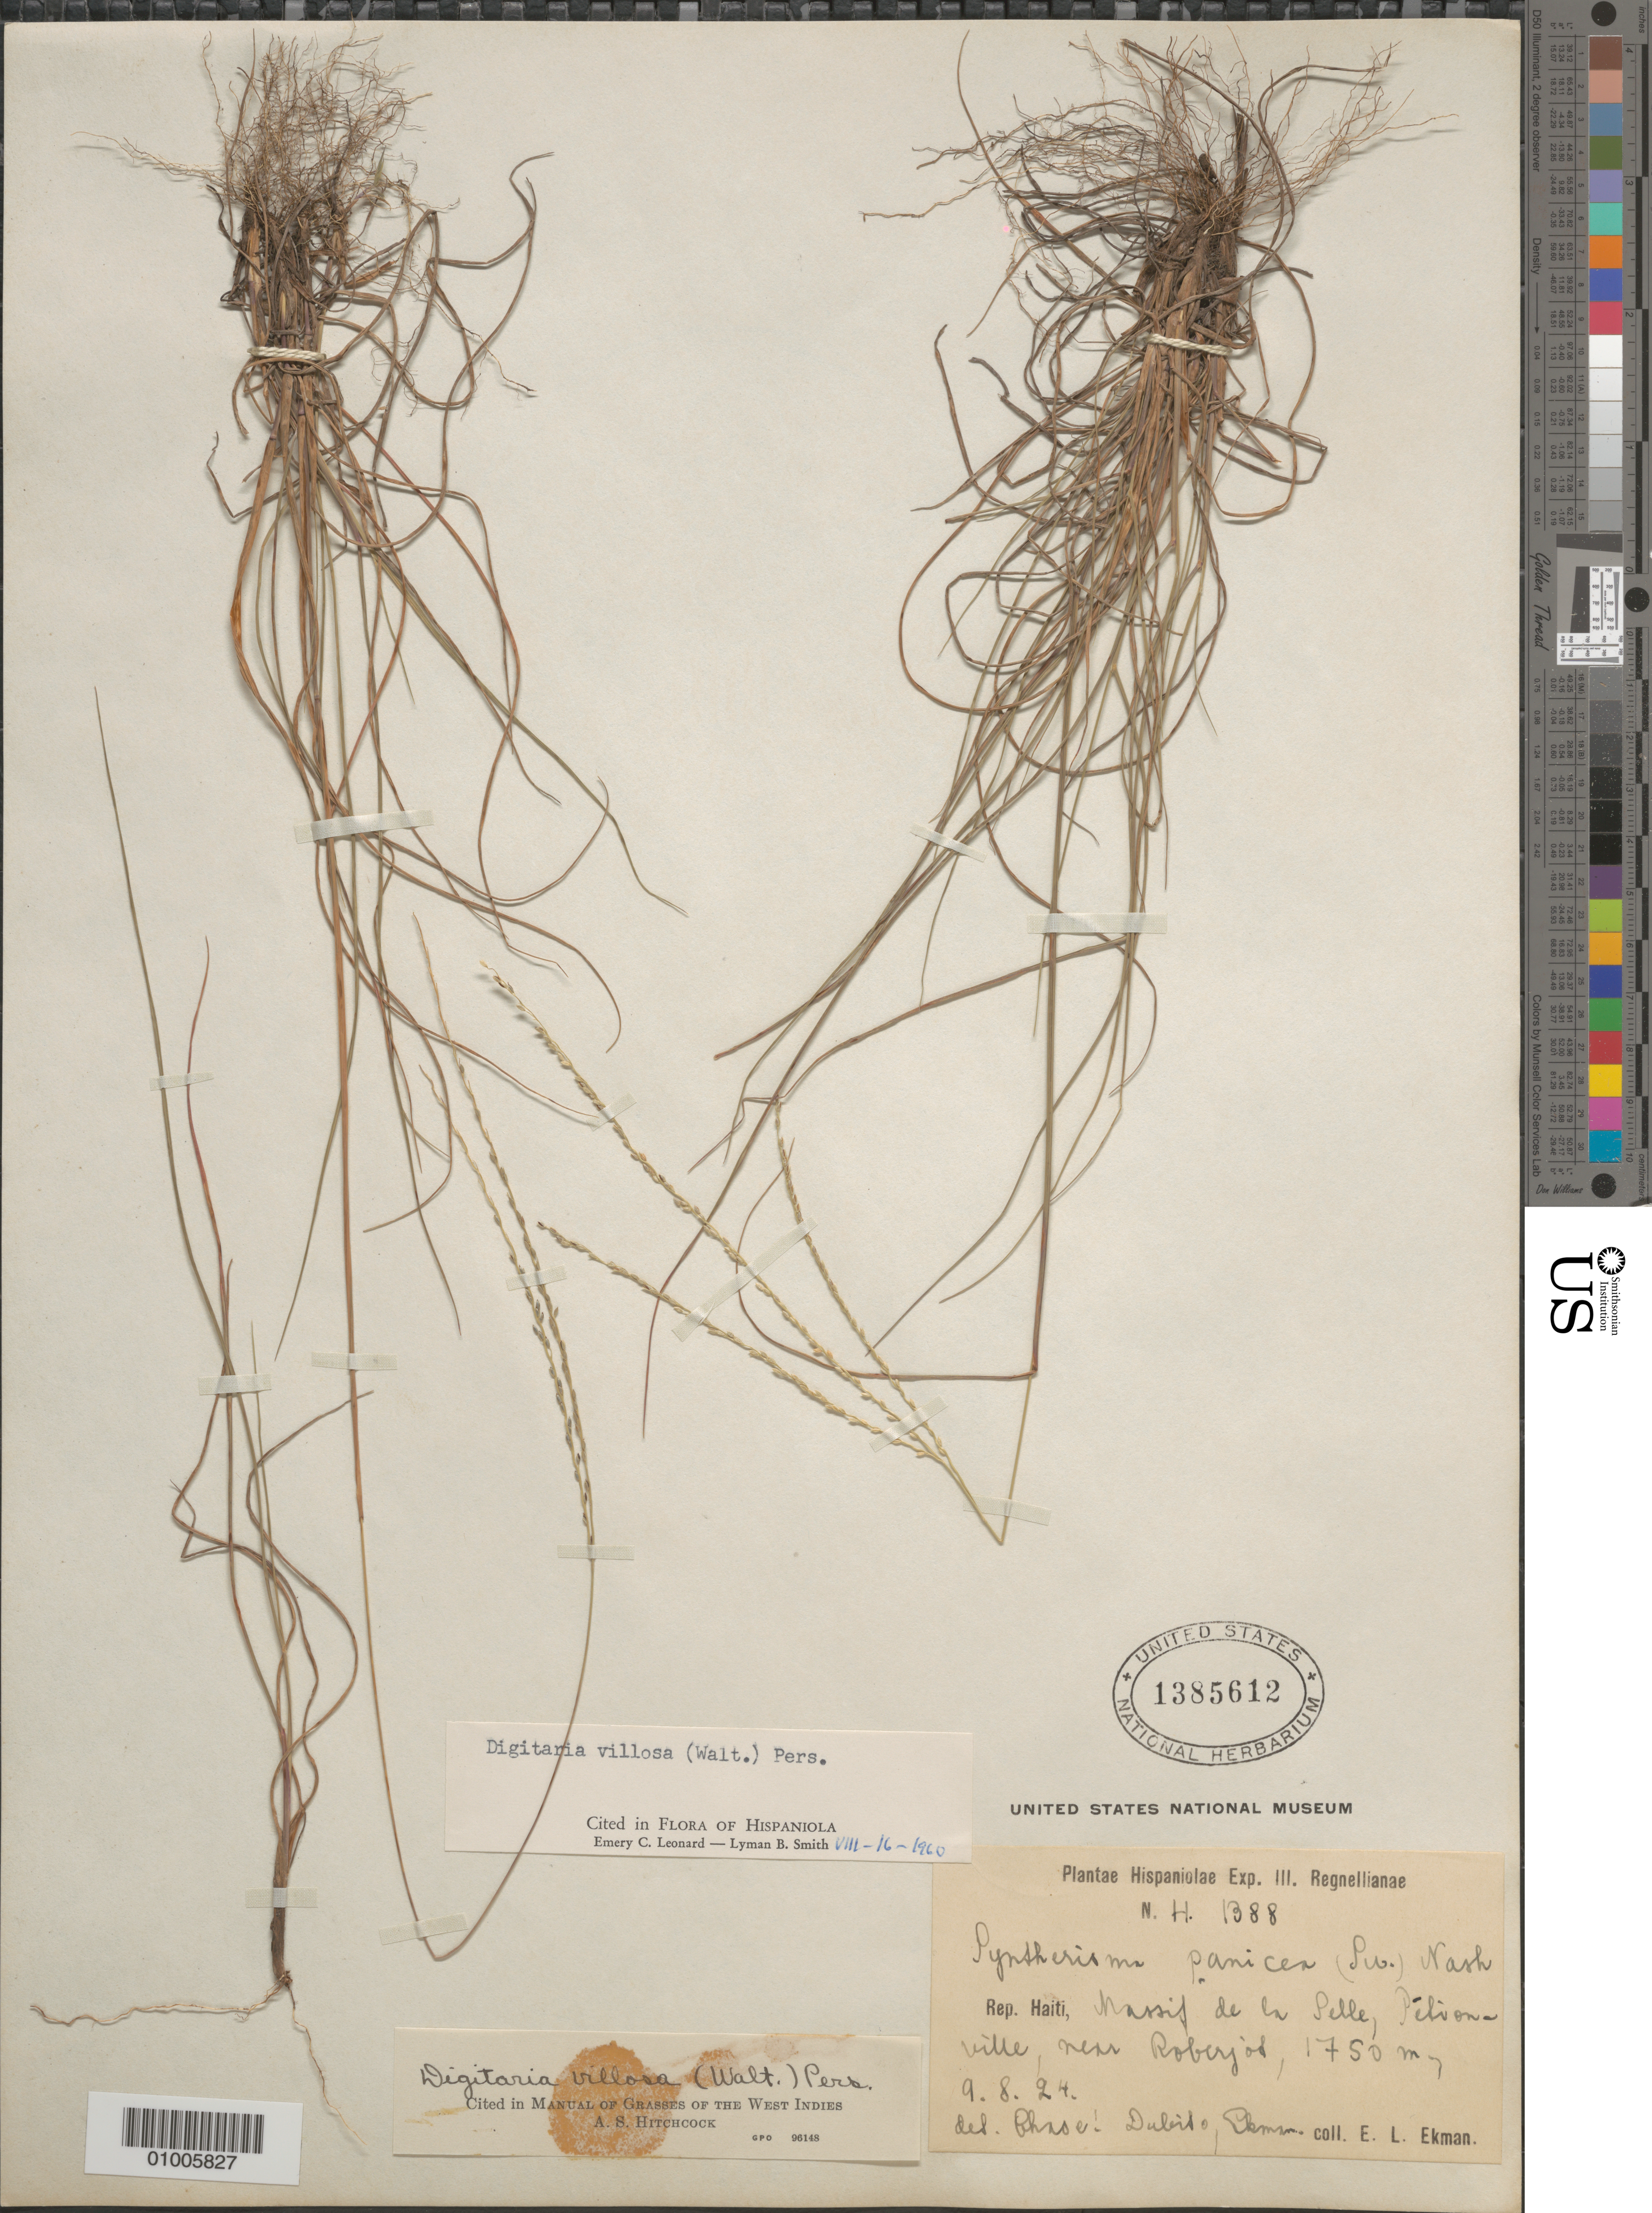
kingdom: Plantae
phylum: Tracheophyta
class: Liliopsida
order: Poales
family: Poaceae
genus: Digitaria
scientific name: Digitaria villosa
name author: (Walter) Pers.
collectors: E. L. Ekman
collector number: H 1388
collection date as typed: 09 Aug 1924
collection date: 1924-08-09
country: Haiti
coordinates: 0 N, 0 E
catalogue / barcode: US 1385612